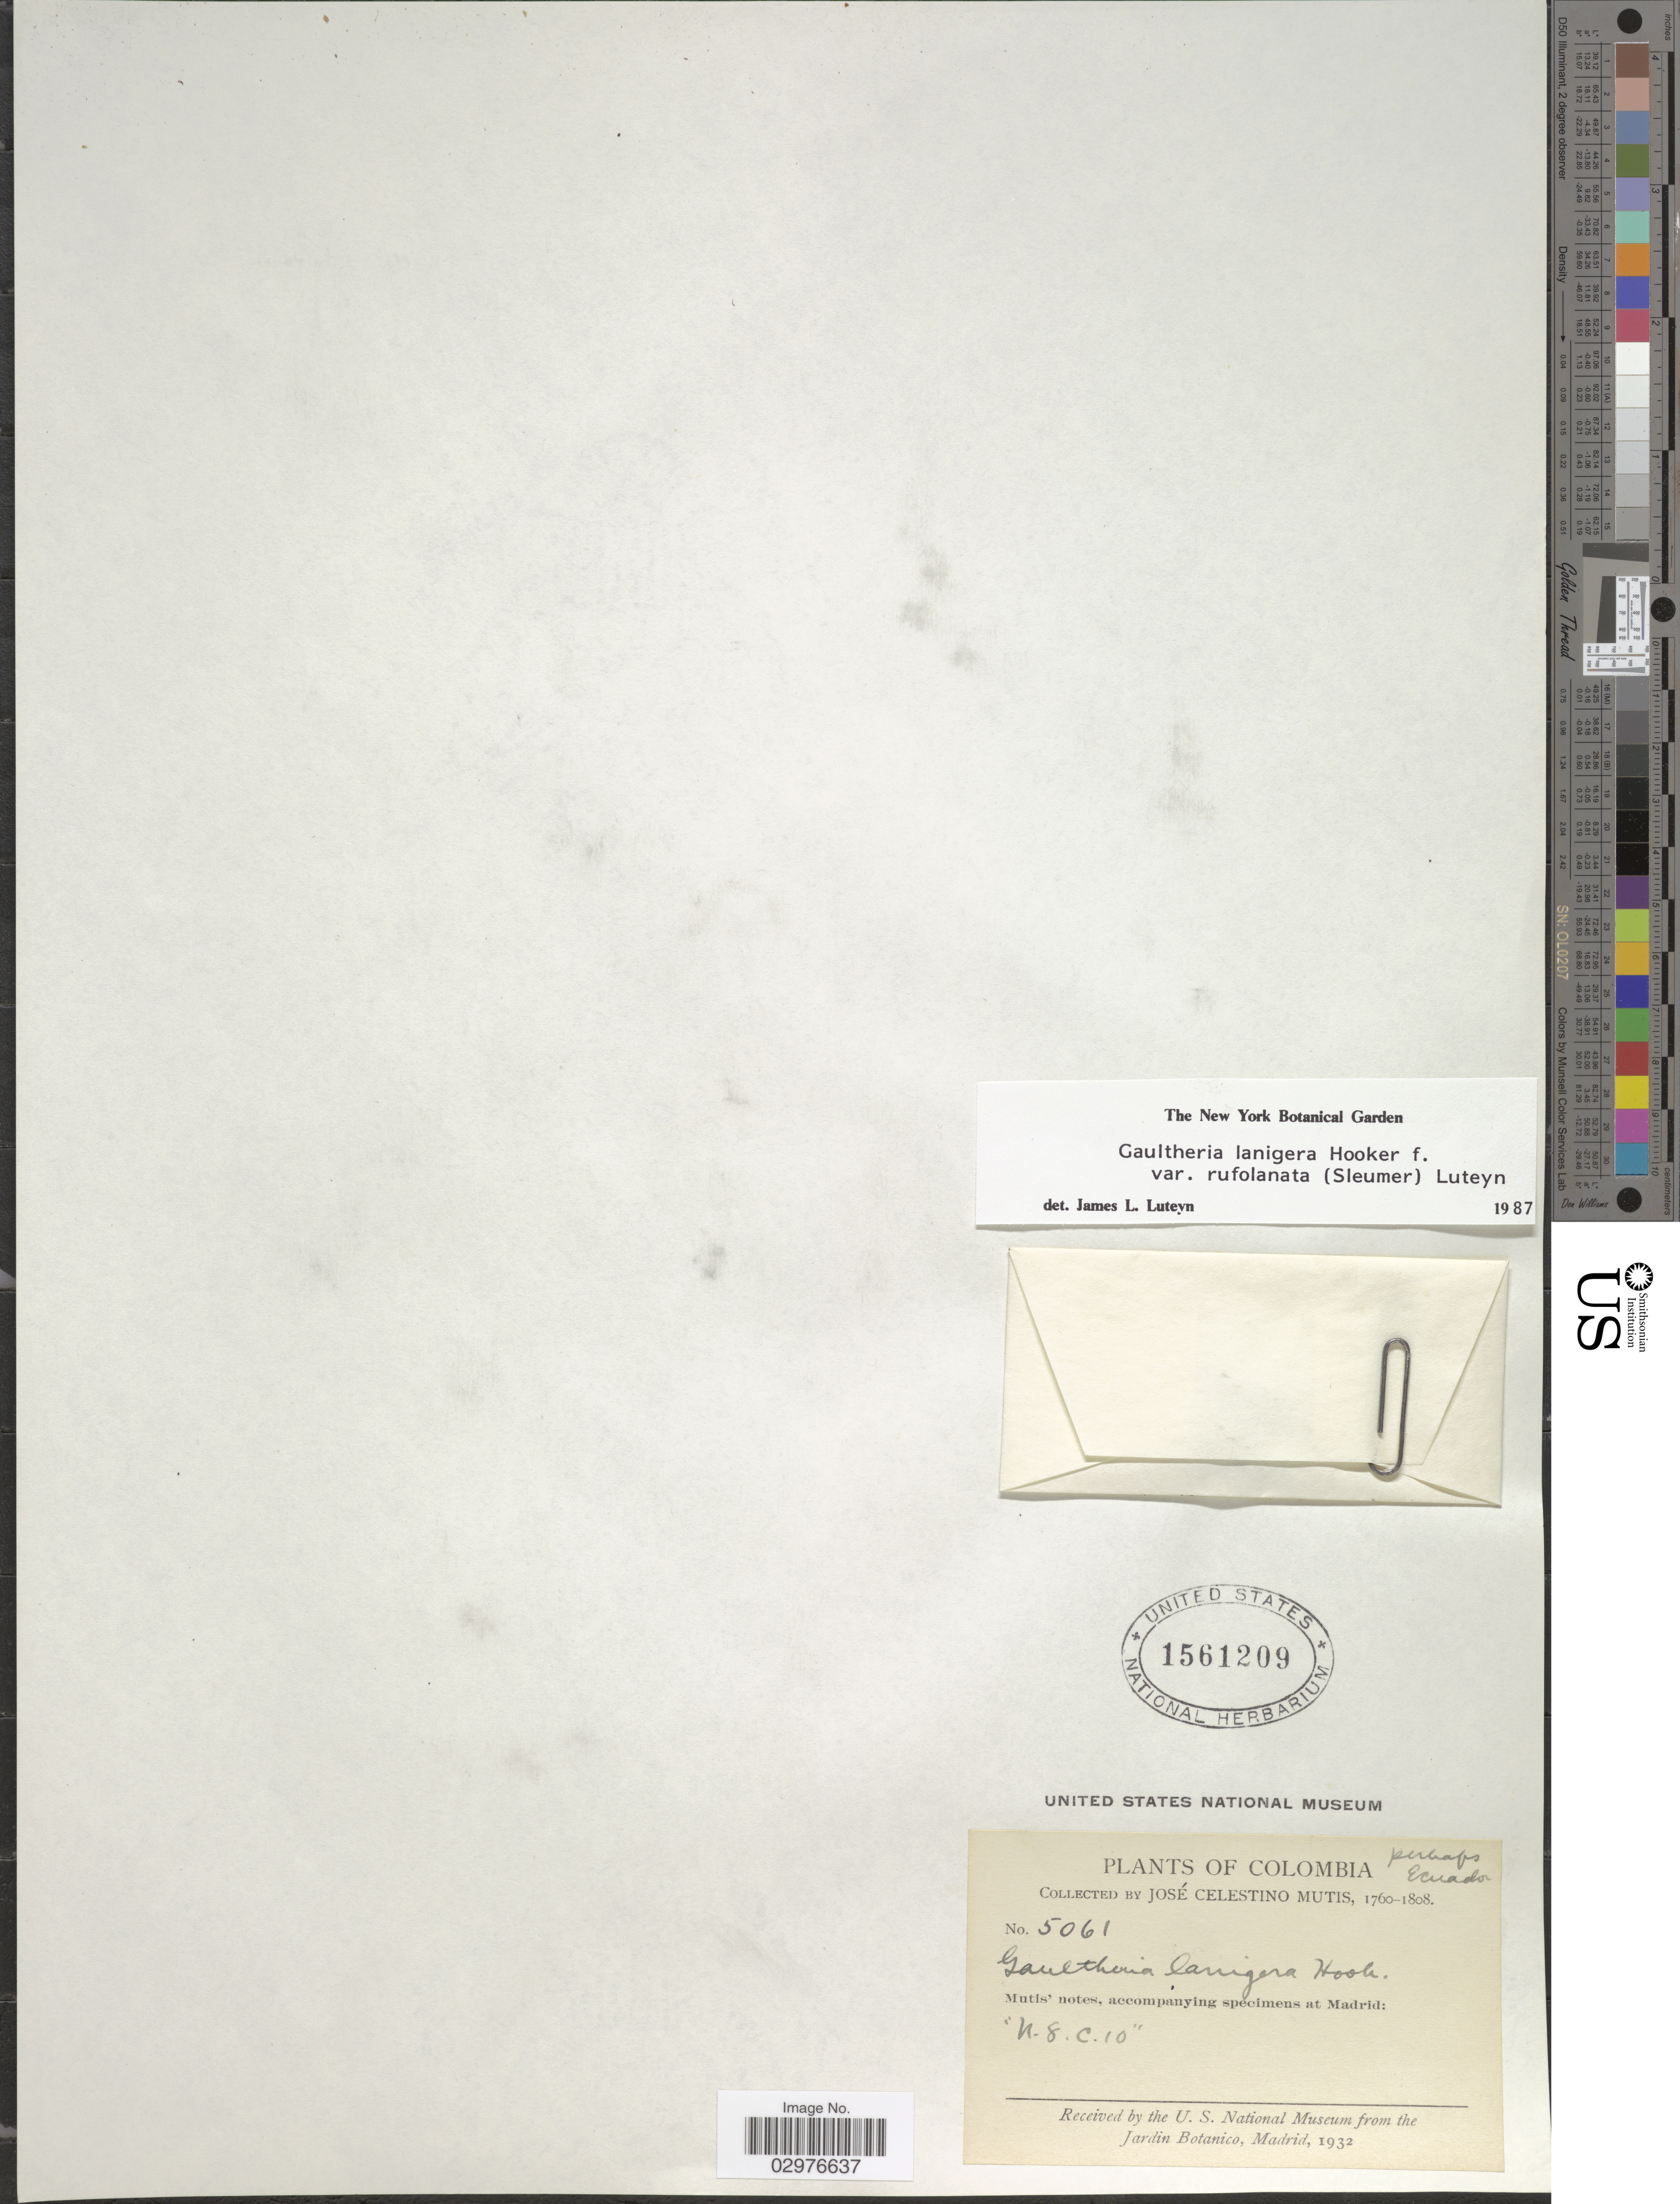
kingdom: Plantae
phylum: Tracheophyta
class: Magnoliopsida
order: Ericales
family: Ericaceae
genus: Gaultheria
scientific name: Gaultheria lanigera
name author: Hook.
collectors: J. C. B. Mutis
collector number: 5061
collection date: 1760/1808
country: Colombia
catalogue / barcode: US 1561209